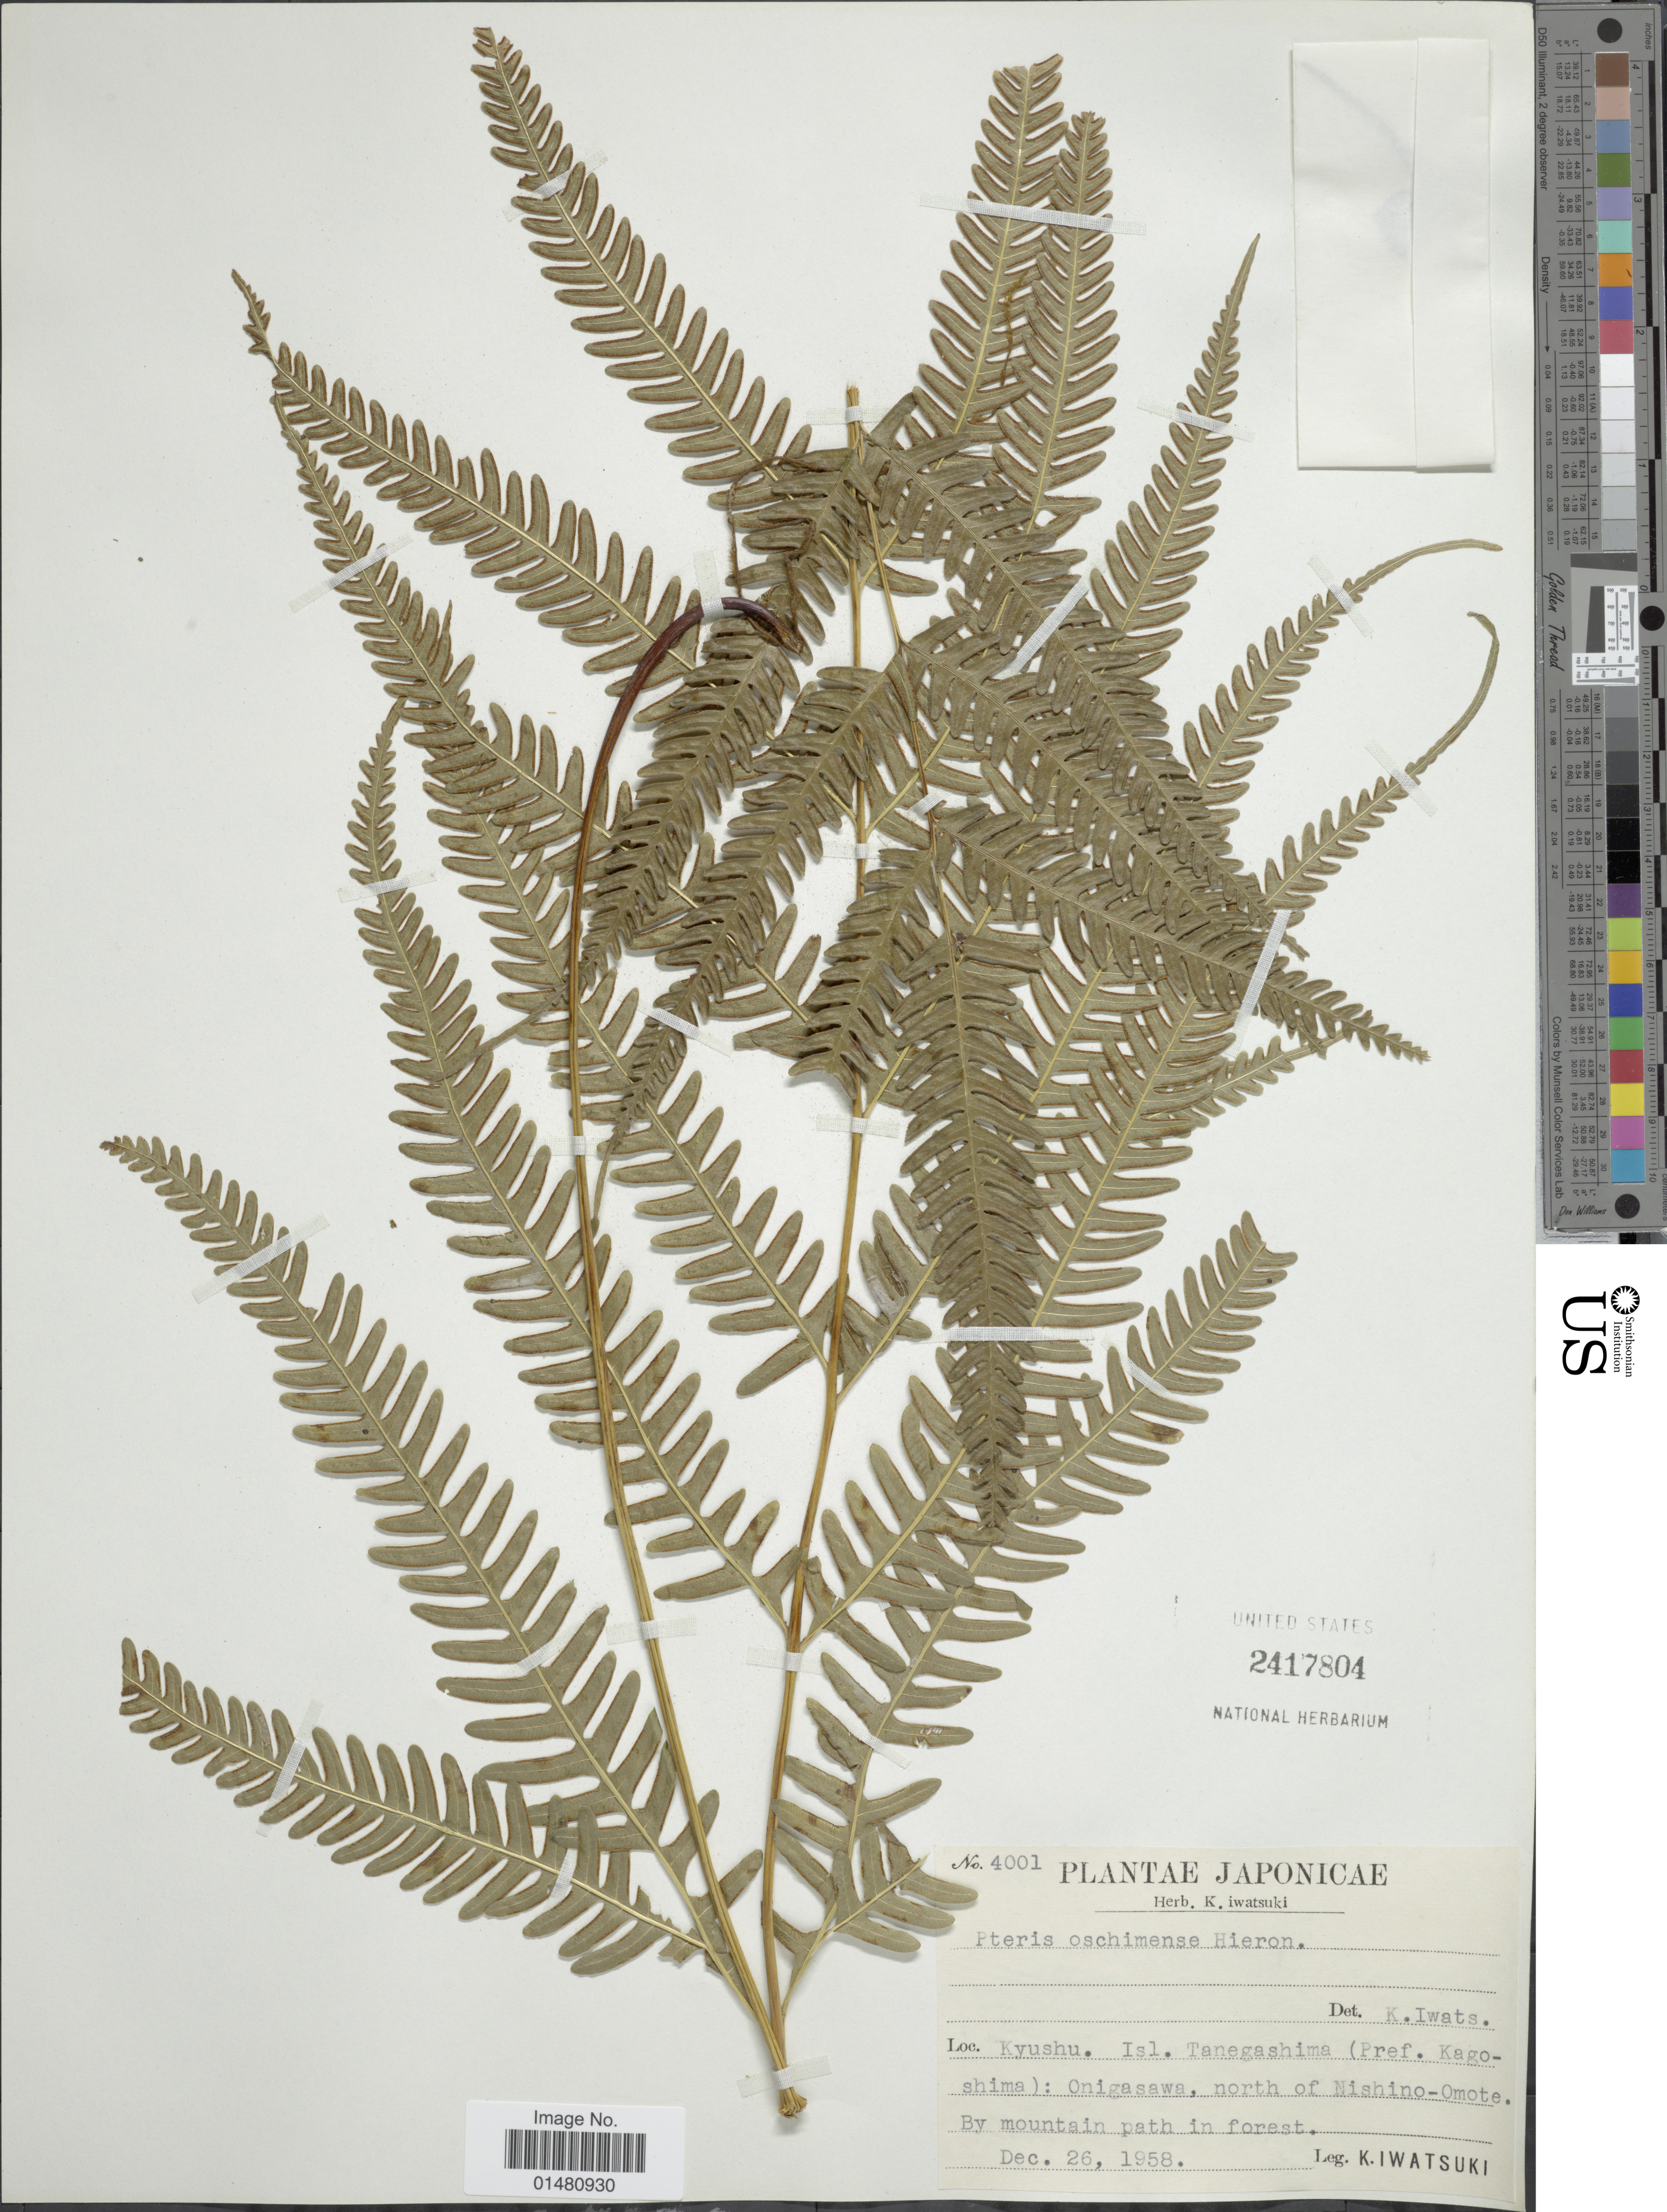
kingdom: Plantae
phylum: Tracheophyta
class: Polypodiopsida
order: Polypodiales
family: Pteridaceae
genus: Pteris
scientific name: Pteris oshimensis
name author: Hieron.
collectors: K. Iwatsuki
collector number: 4001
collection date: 1958-12-26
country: Japan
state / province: Kagosima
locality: Kyushu Isl Tanegashima (Pref Kagoshima): Onigasawa, north of Nishino-Omote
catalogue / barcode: US 2417804